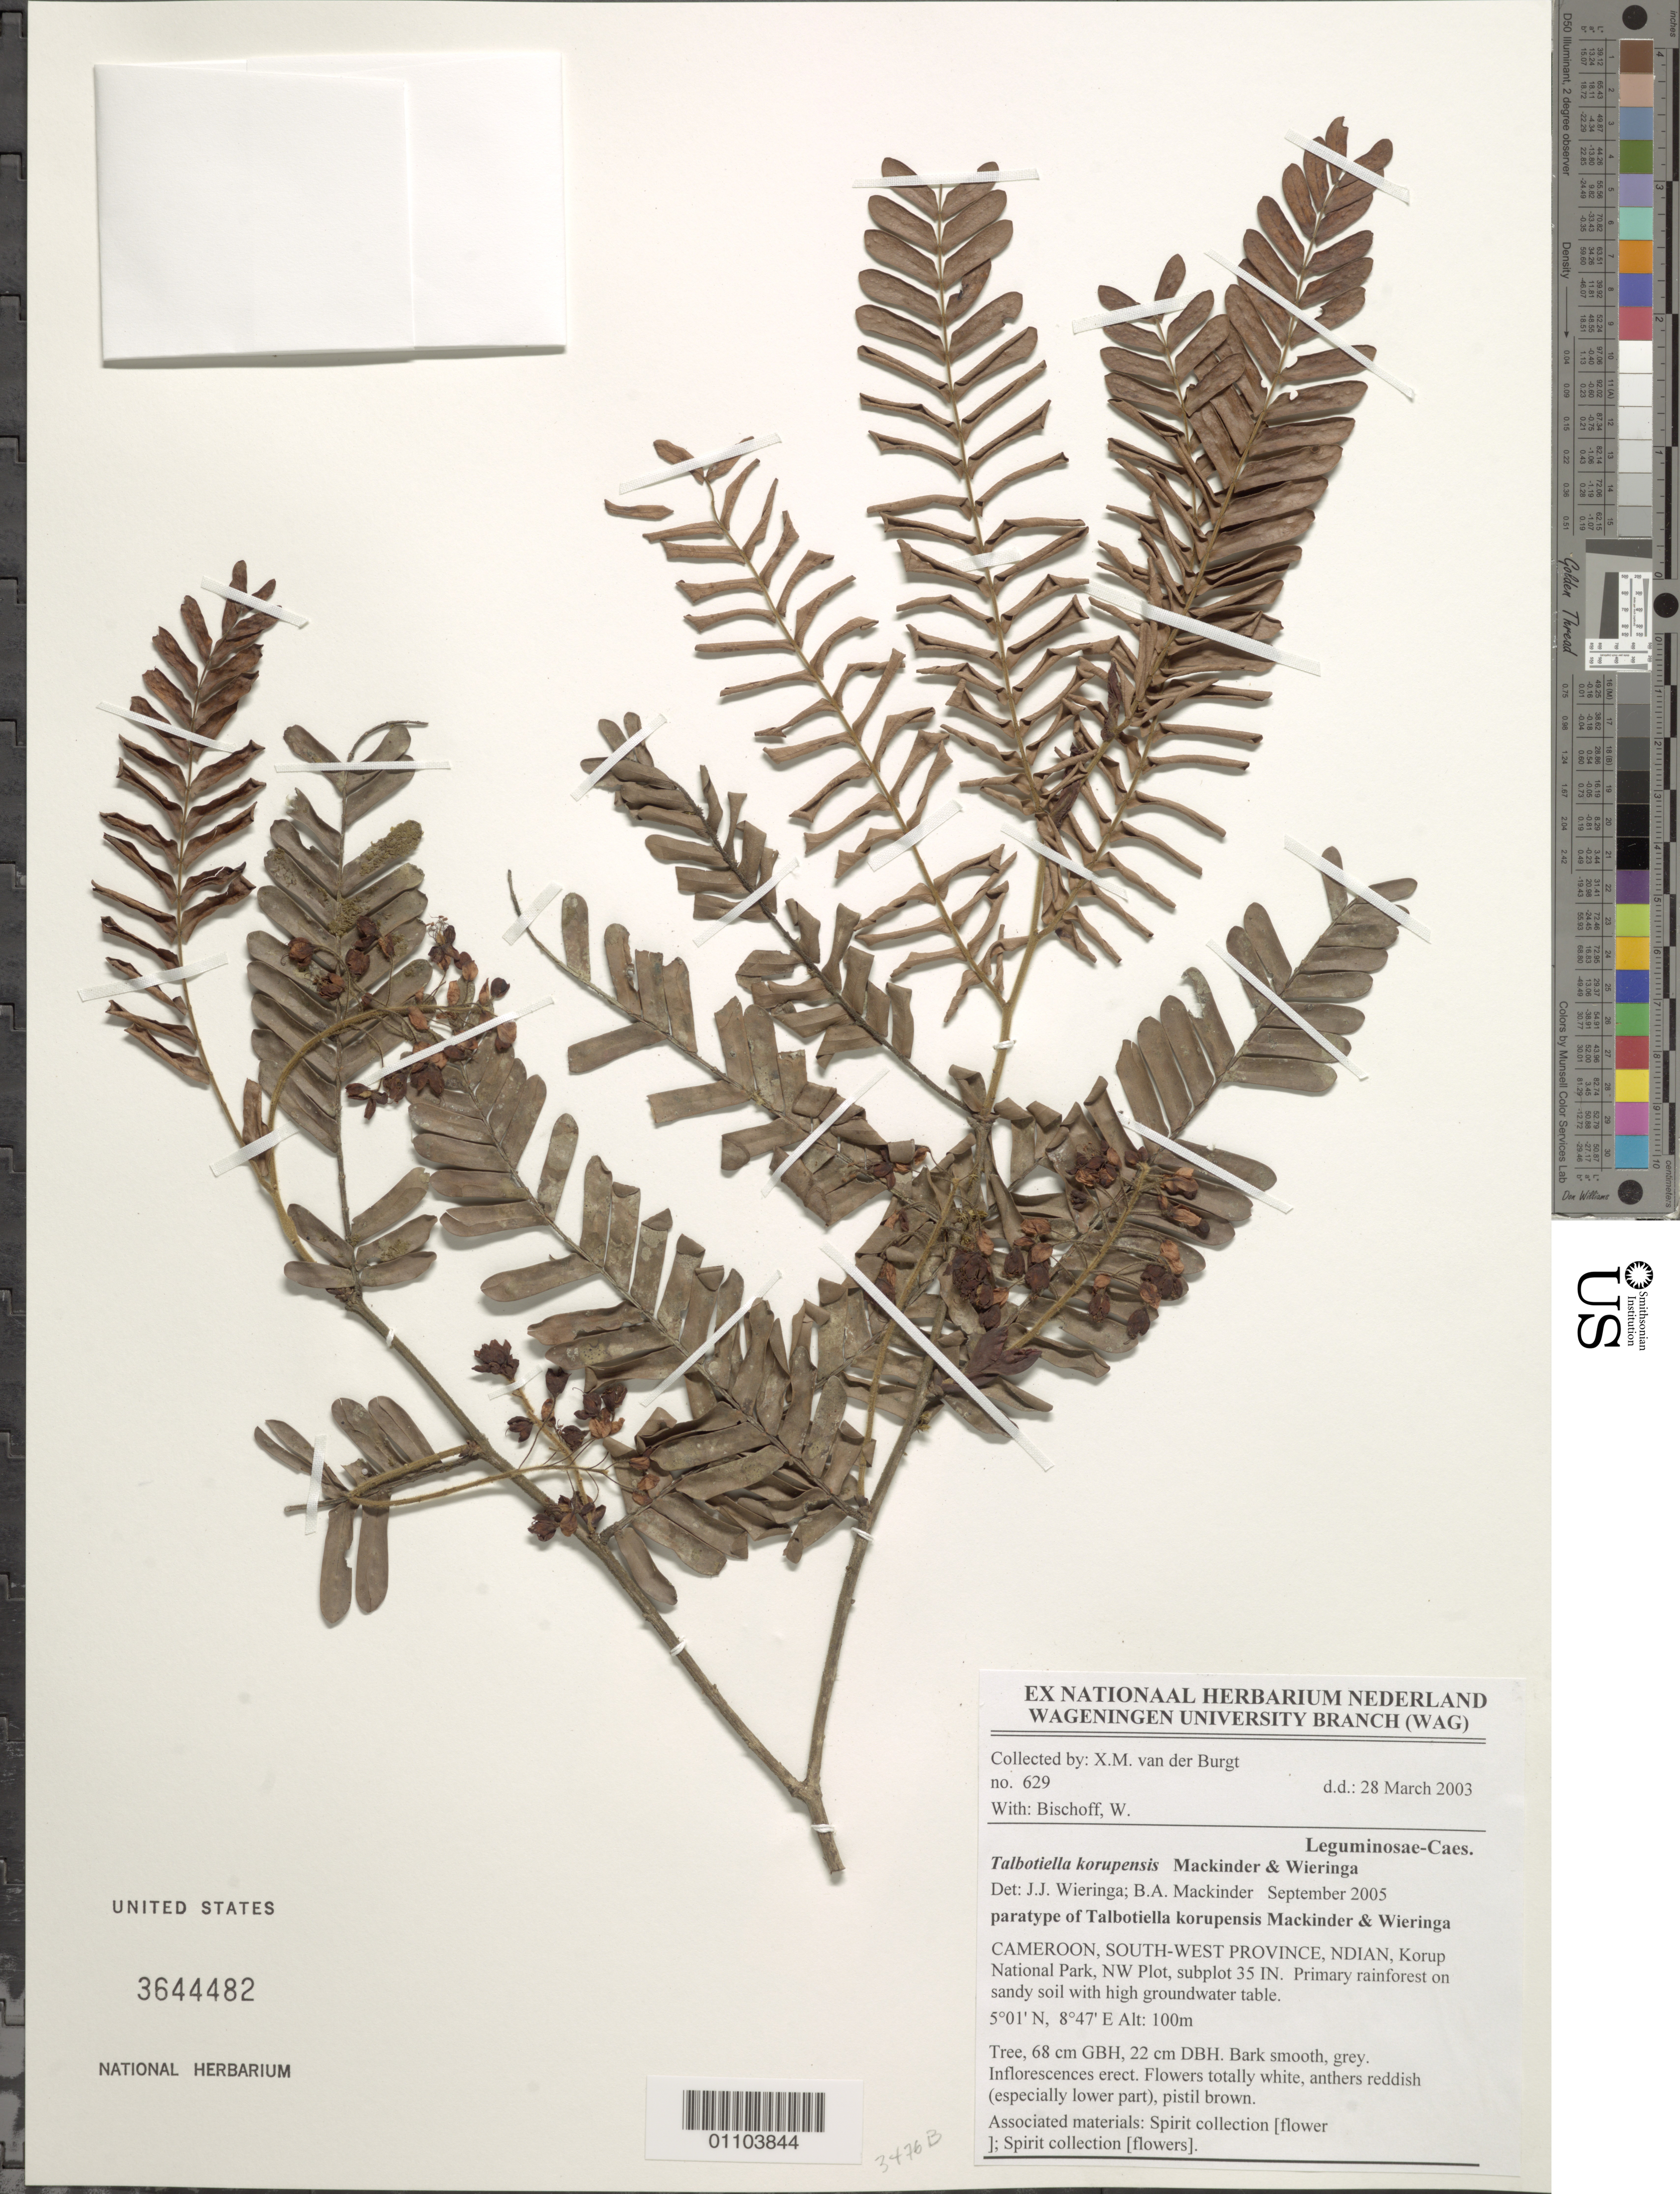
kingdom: Plantae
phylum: Tracheophyta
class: Magnoliopsida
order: Fabales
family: Fabaceae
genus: Talbotiella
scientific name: Talbotiella korupensis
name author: Mackinder & Wieringa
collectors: X. M. van der Burgt & H. Bischoff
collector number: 629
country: Cameroon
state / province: Sud-Ouest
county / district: Ndian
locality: Korup Natrional Park, NW Plot, sub plot 35 IN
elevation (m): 100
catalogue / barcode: US 3644482